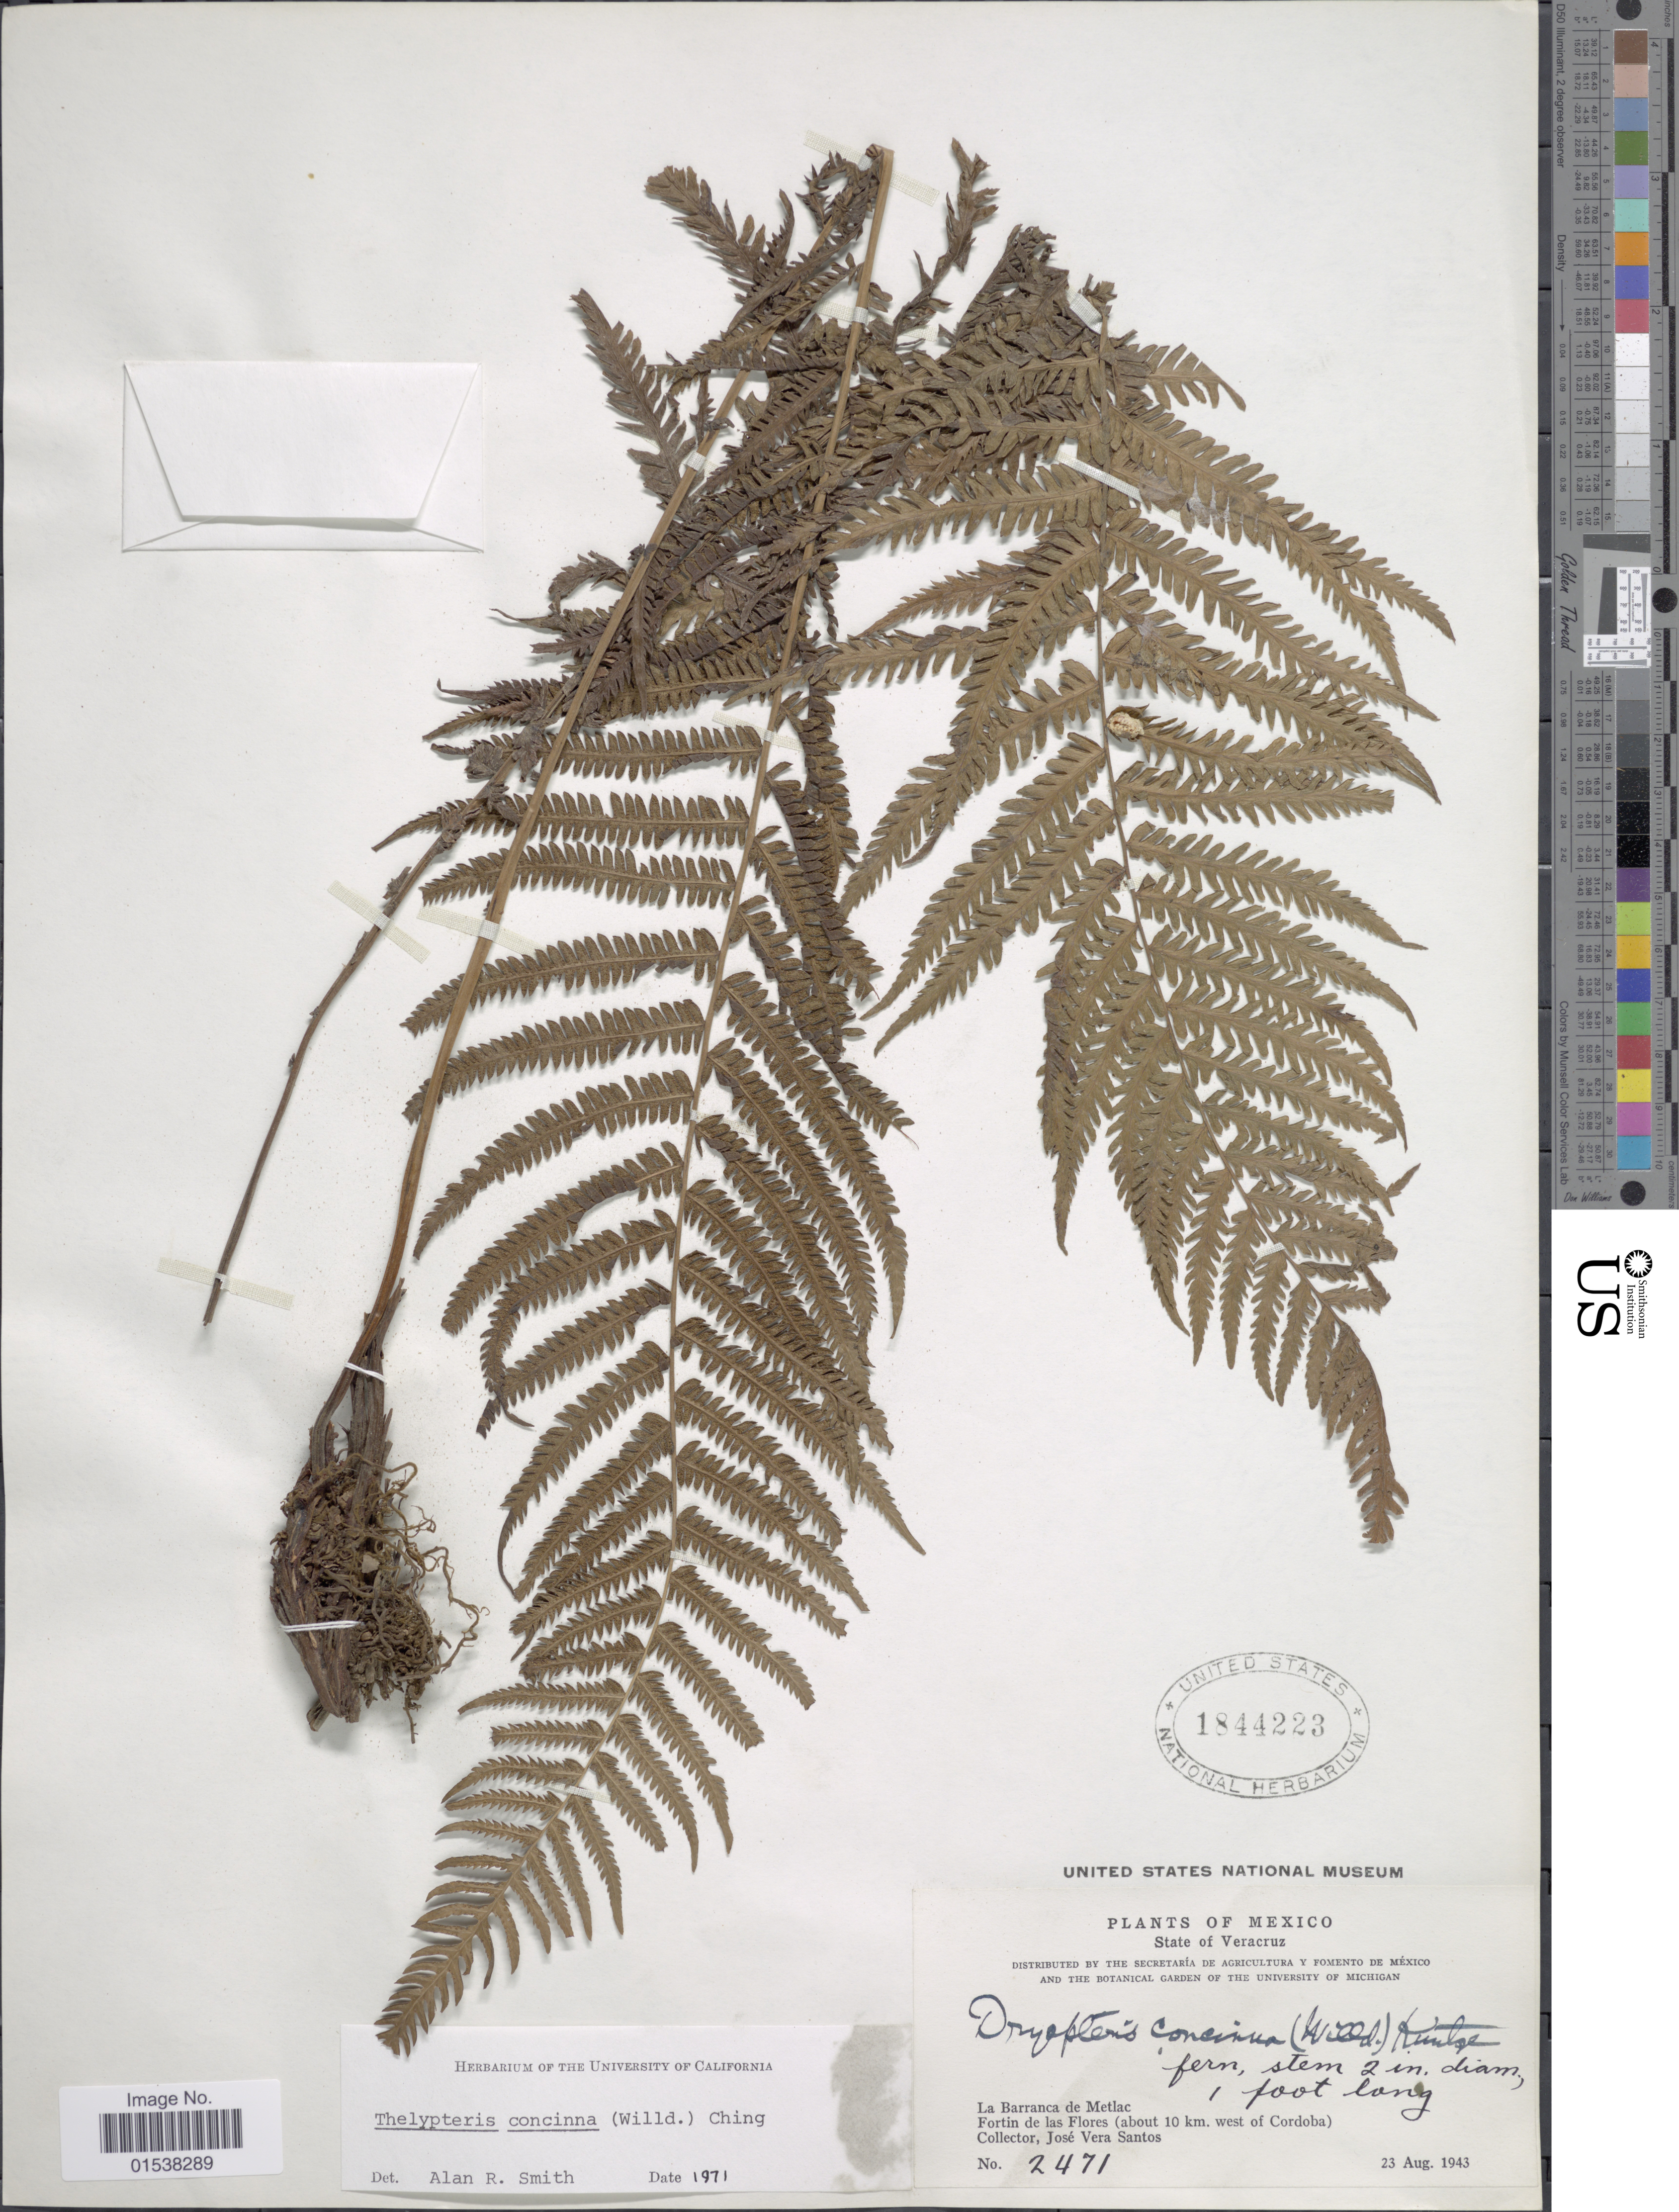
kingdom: Plantae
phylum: Tracheophyta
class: Polypodiopsida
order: Polypodiales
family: Thelypteridaceae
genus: Amauropelta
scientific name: Amauropelta concinna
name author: (Willd.) Pic. Serm.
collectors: J. Santos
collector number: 2471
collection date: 1943-08-23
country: Mexico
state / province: Veracruz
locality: State of Veracruz, La Barranca de Metlac, Fortin de las Flores (about 10 km west of Cordoba)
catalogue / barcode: US 1844223